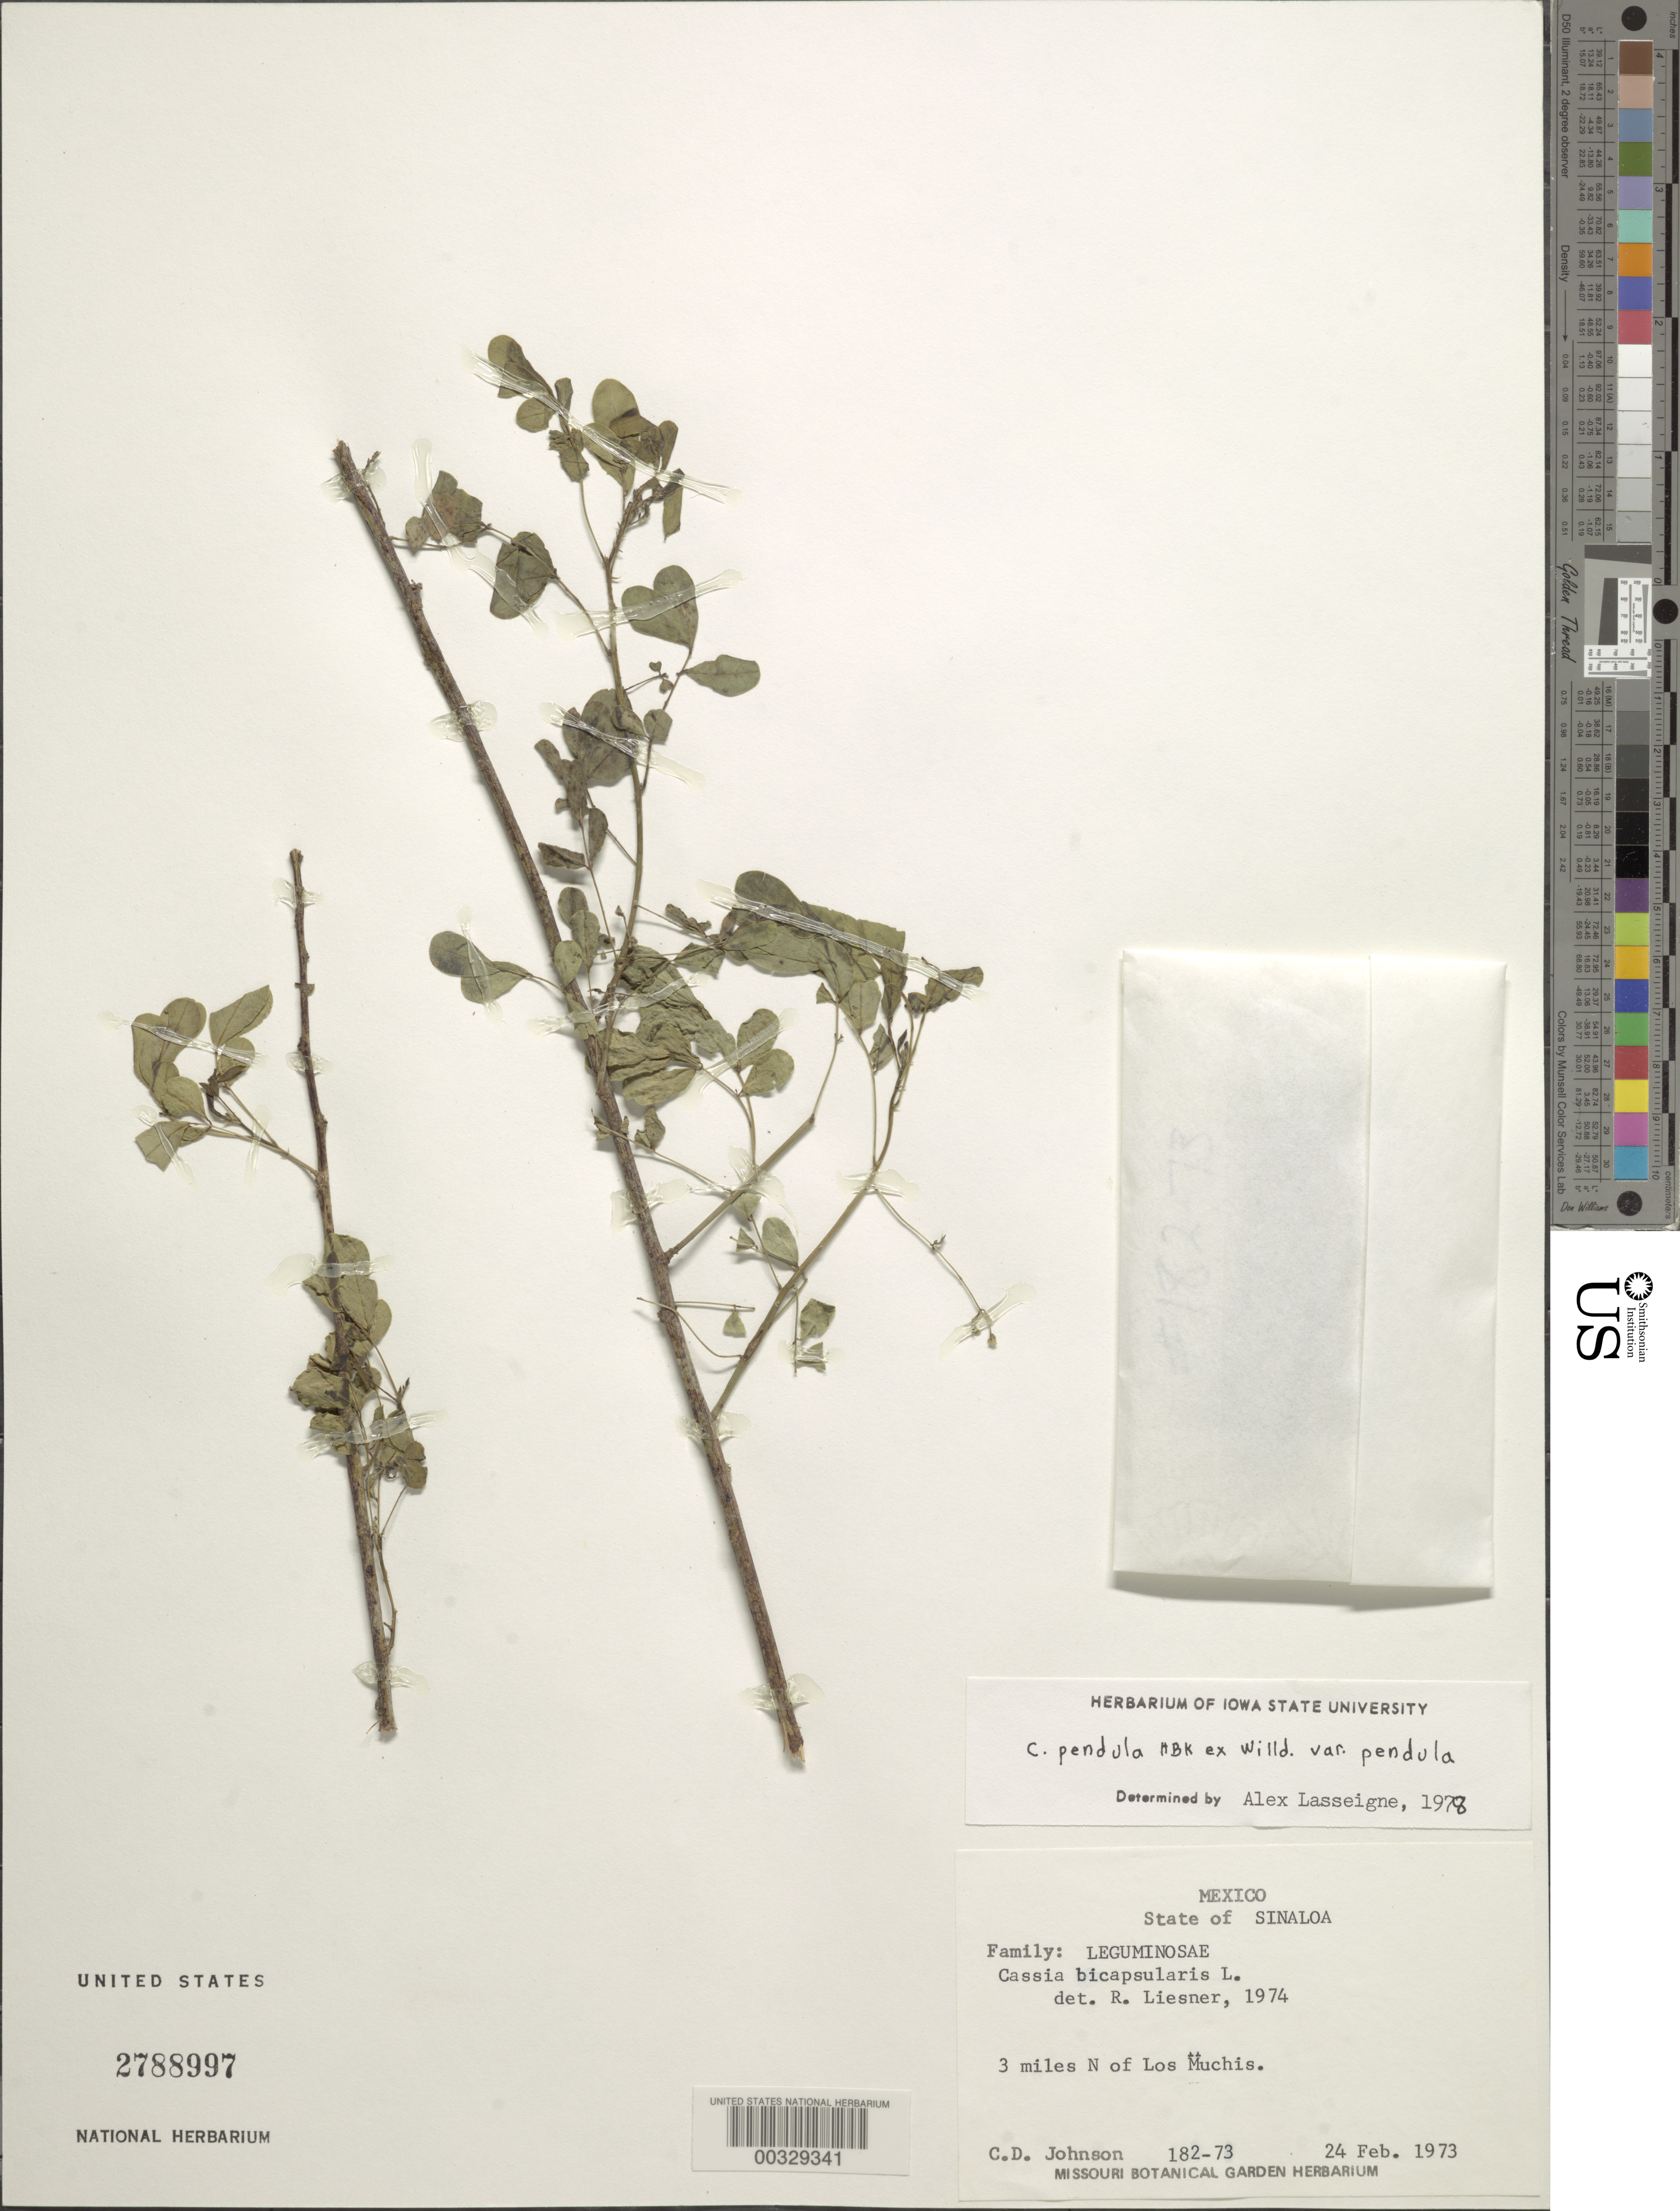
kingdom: Plantae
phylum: Tracheophyta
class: Magnoliopsida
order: Fabales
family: Fabaceae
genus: Senna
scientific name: Senna pendula var. pendula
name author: (Humb. & Bonpl. ex Willd.) H.S. Irwin & Barneby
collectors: C. D. Johnson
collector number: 182-73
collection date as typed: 24 Feb 1973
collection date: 1973-02-24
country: Mexico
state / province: Sinaloa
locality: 3 mi N of Los Muchis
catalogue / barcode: US 2788997